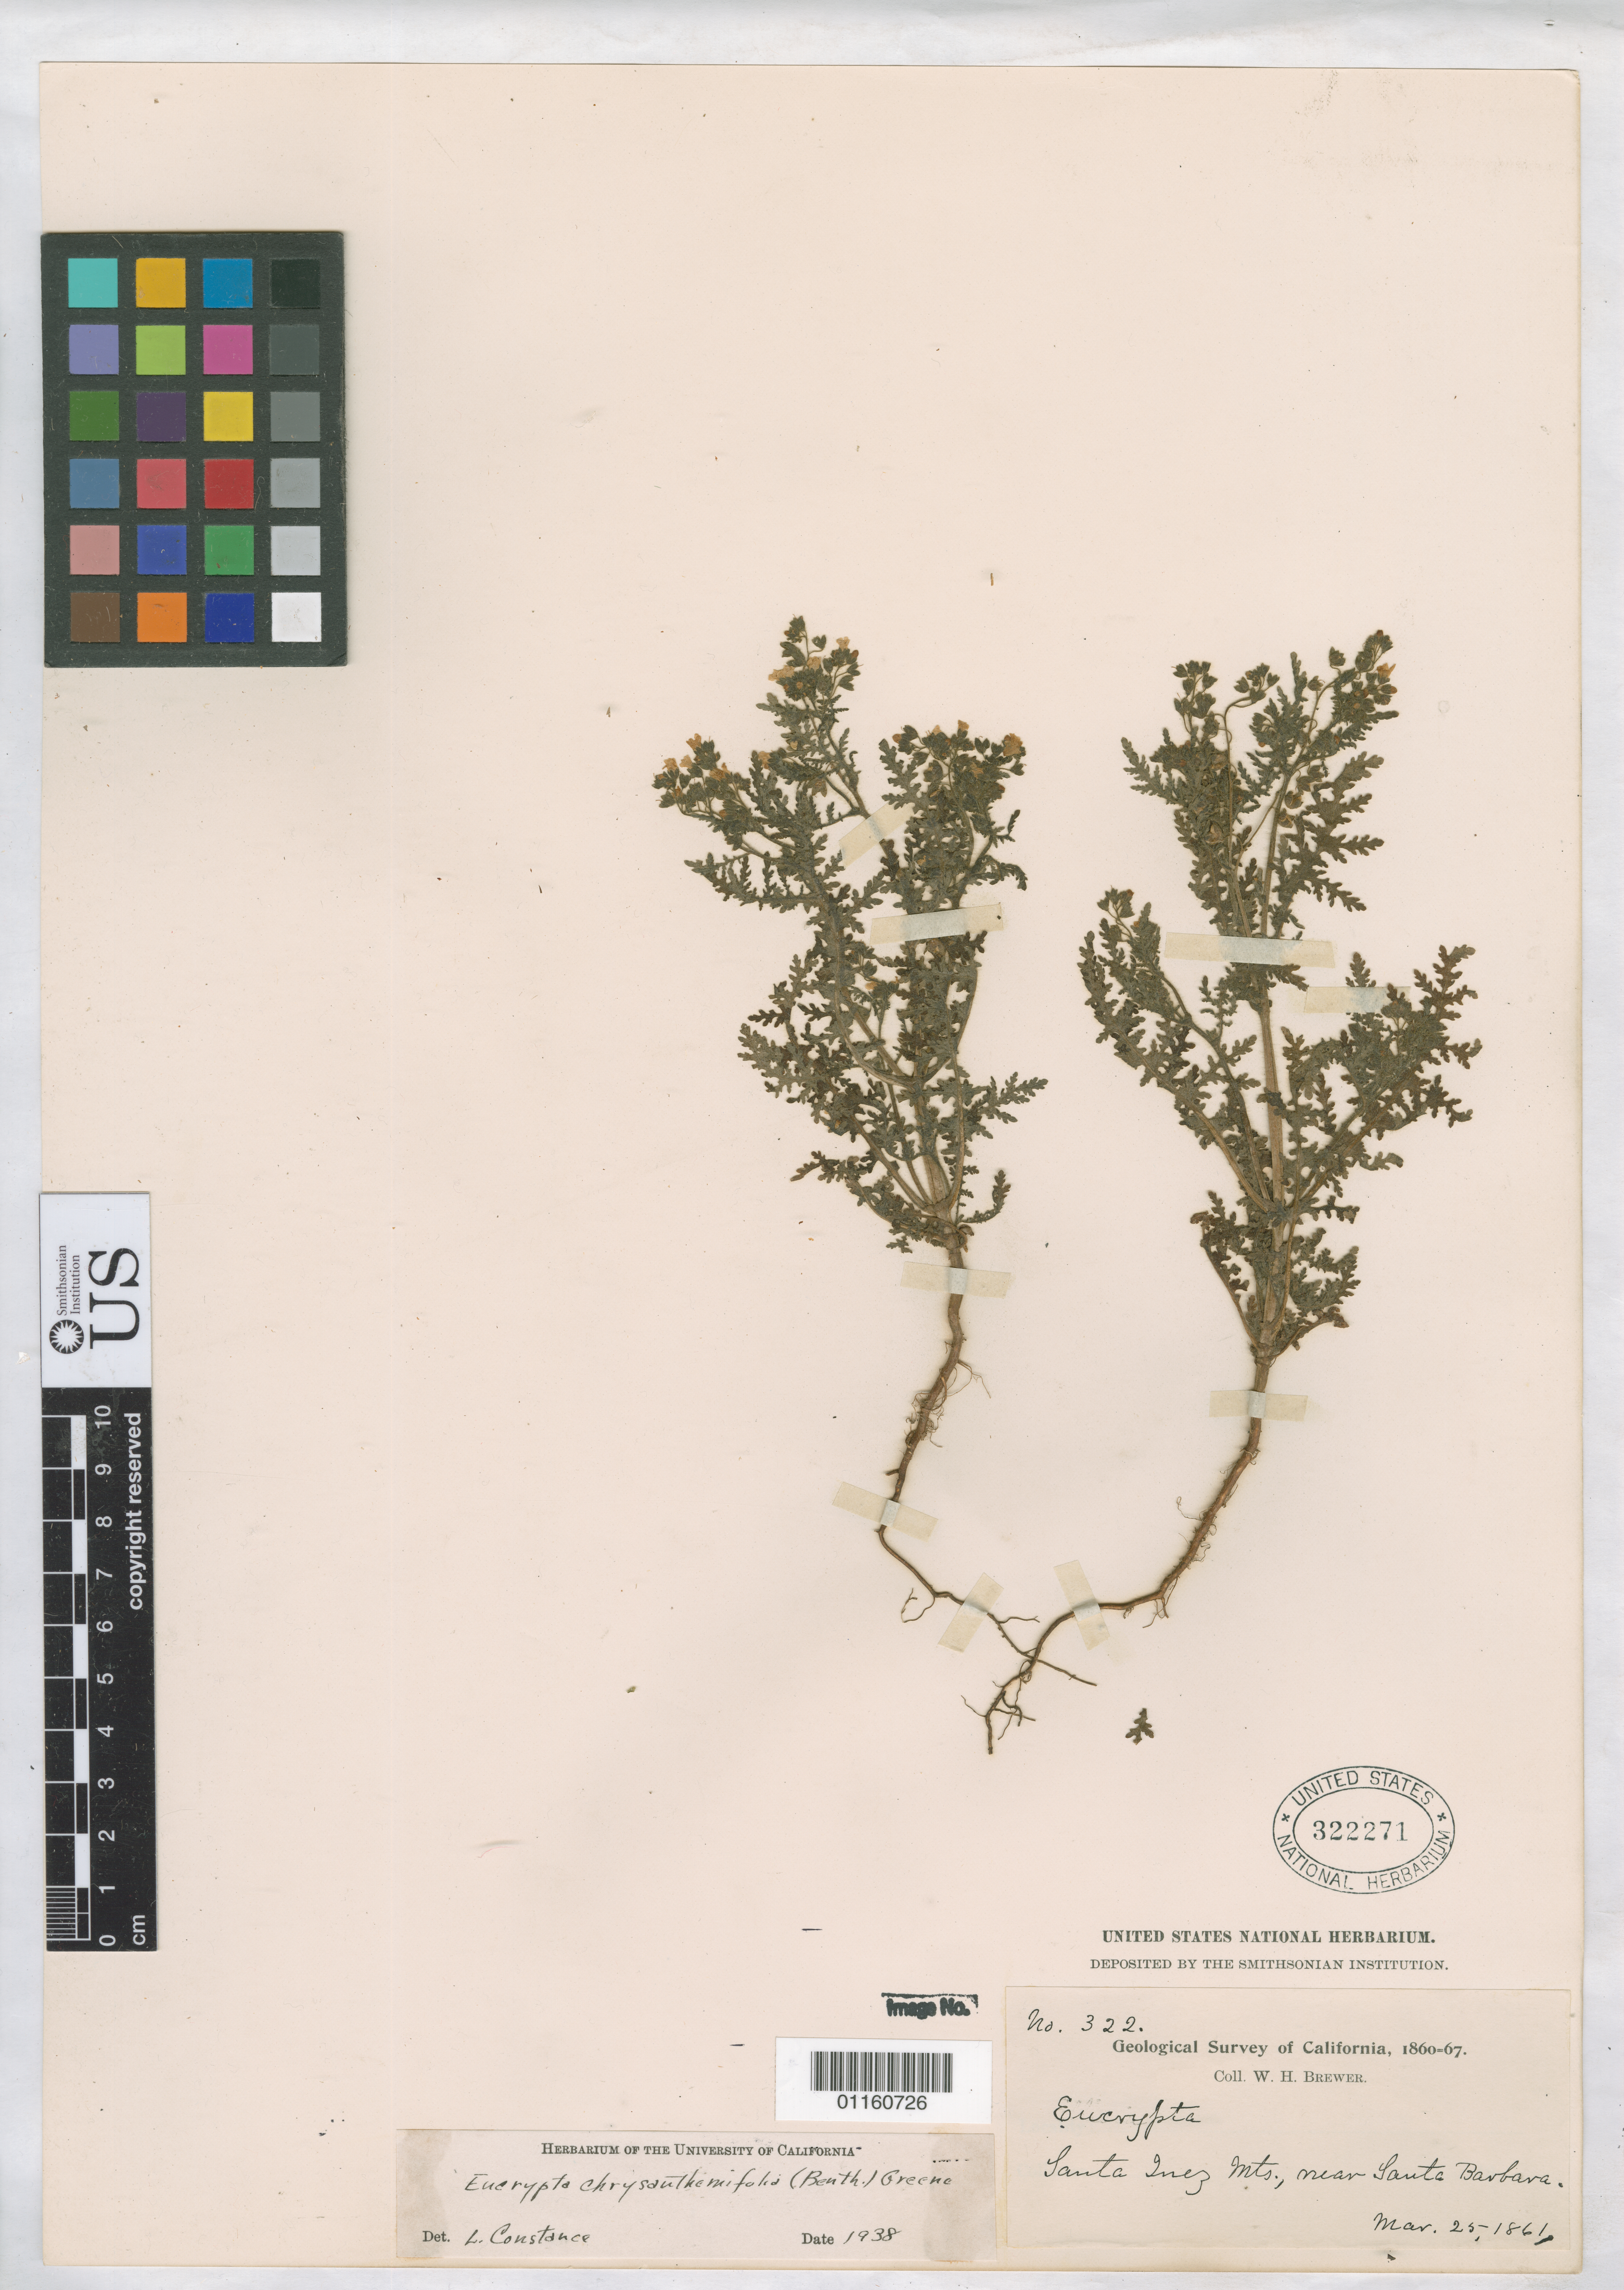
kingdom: Plantae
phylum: Tracheophyta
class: Magnoliopsida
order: Boraginales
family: Hydrophyllaceae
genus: Eucrypta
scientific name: Eucrypta chrysanthemifolia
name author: (Benth.) Greene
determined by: Constance, L., (UC), University of California Berkeley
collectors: W. H. Brewer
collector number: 322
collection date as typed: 25 Mar 1861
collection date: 1861-03-25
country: United States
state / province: California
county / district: Santa Barbara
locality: Santa Ynez Mountains, near Santa Barbara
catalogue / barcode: US 322271